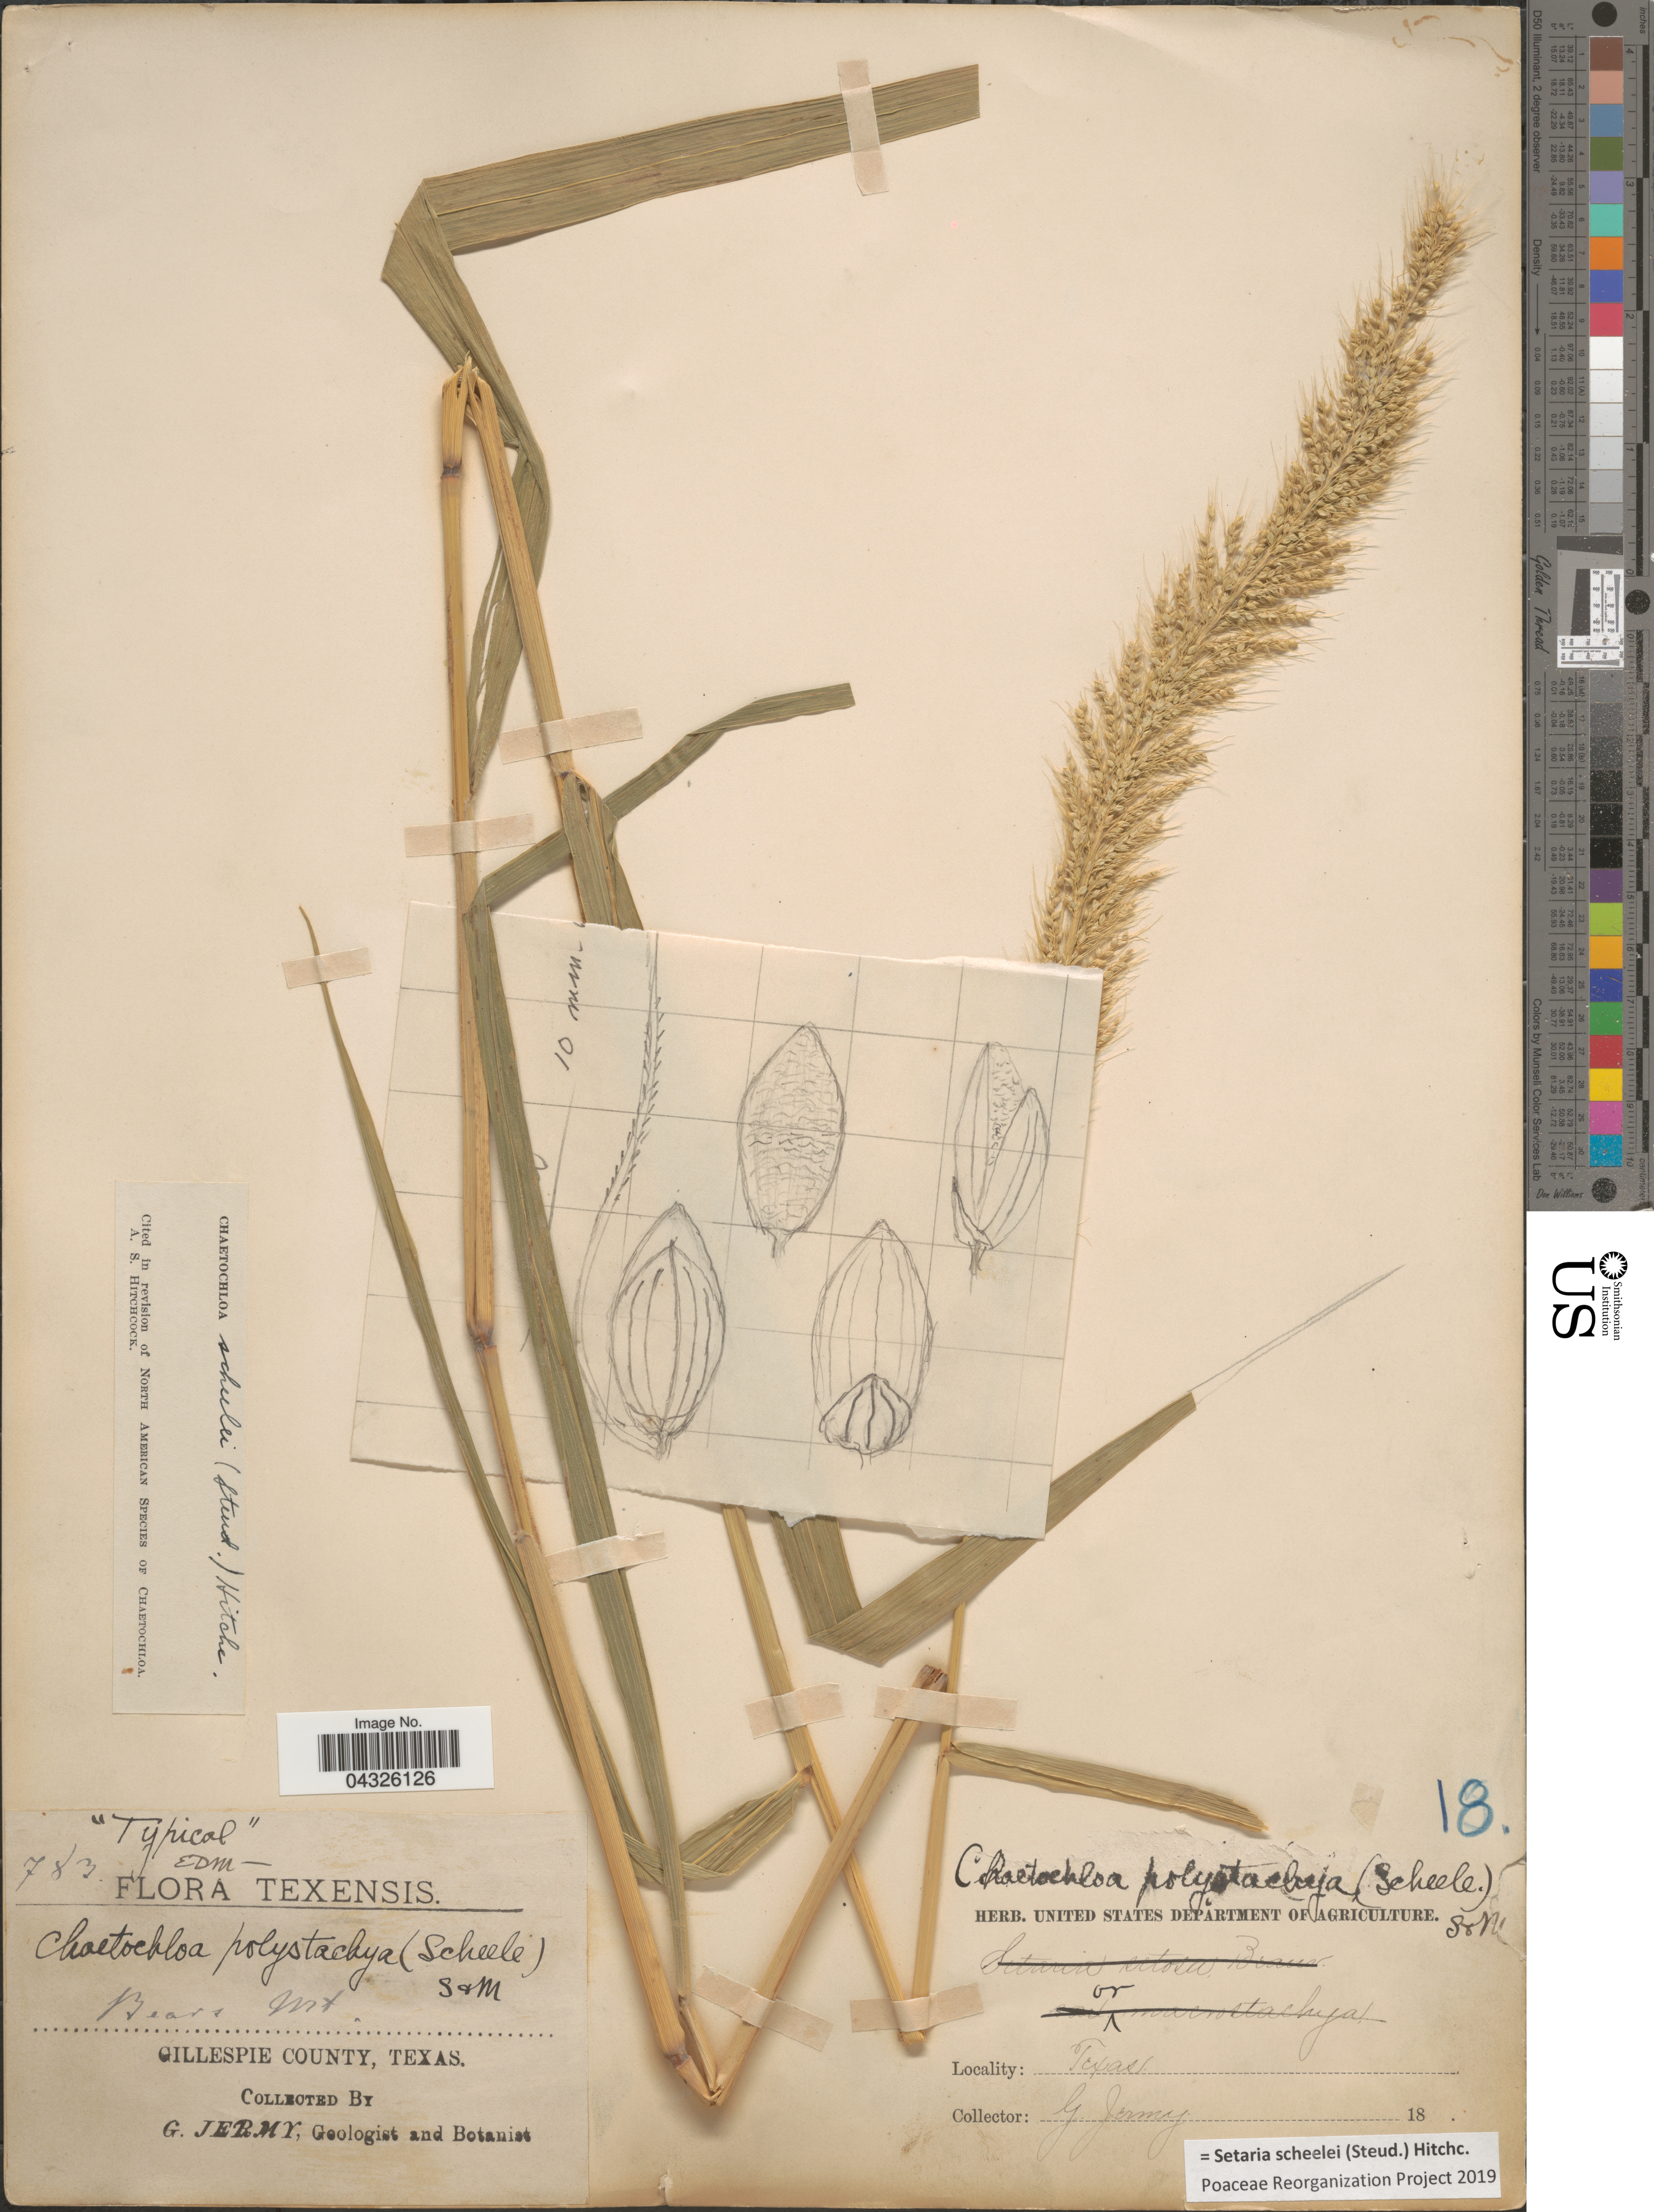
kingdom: Plantae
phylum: Tracheophyta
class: Liliopsida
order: Poales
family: Poaceae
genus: Setaria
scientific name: Setaria scheelei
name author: (Steud.) Hitchc.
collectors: G. Jermy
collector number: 783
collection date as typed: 18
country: United States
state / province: Texas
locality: Texensis. Bears Mt. Gillespie County.